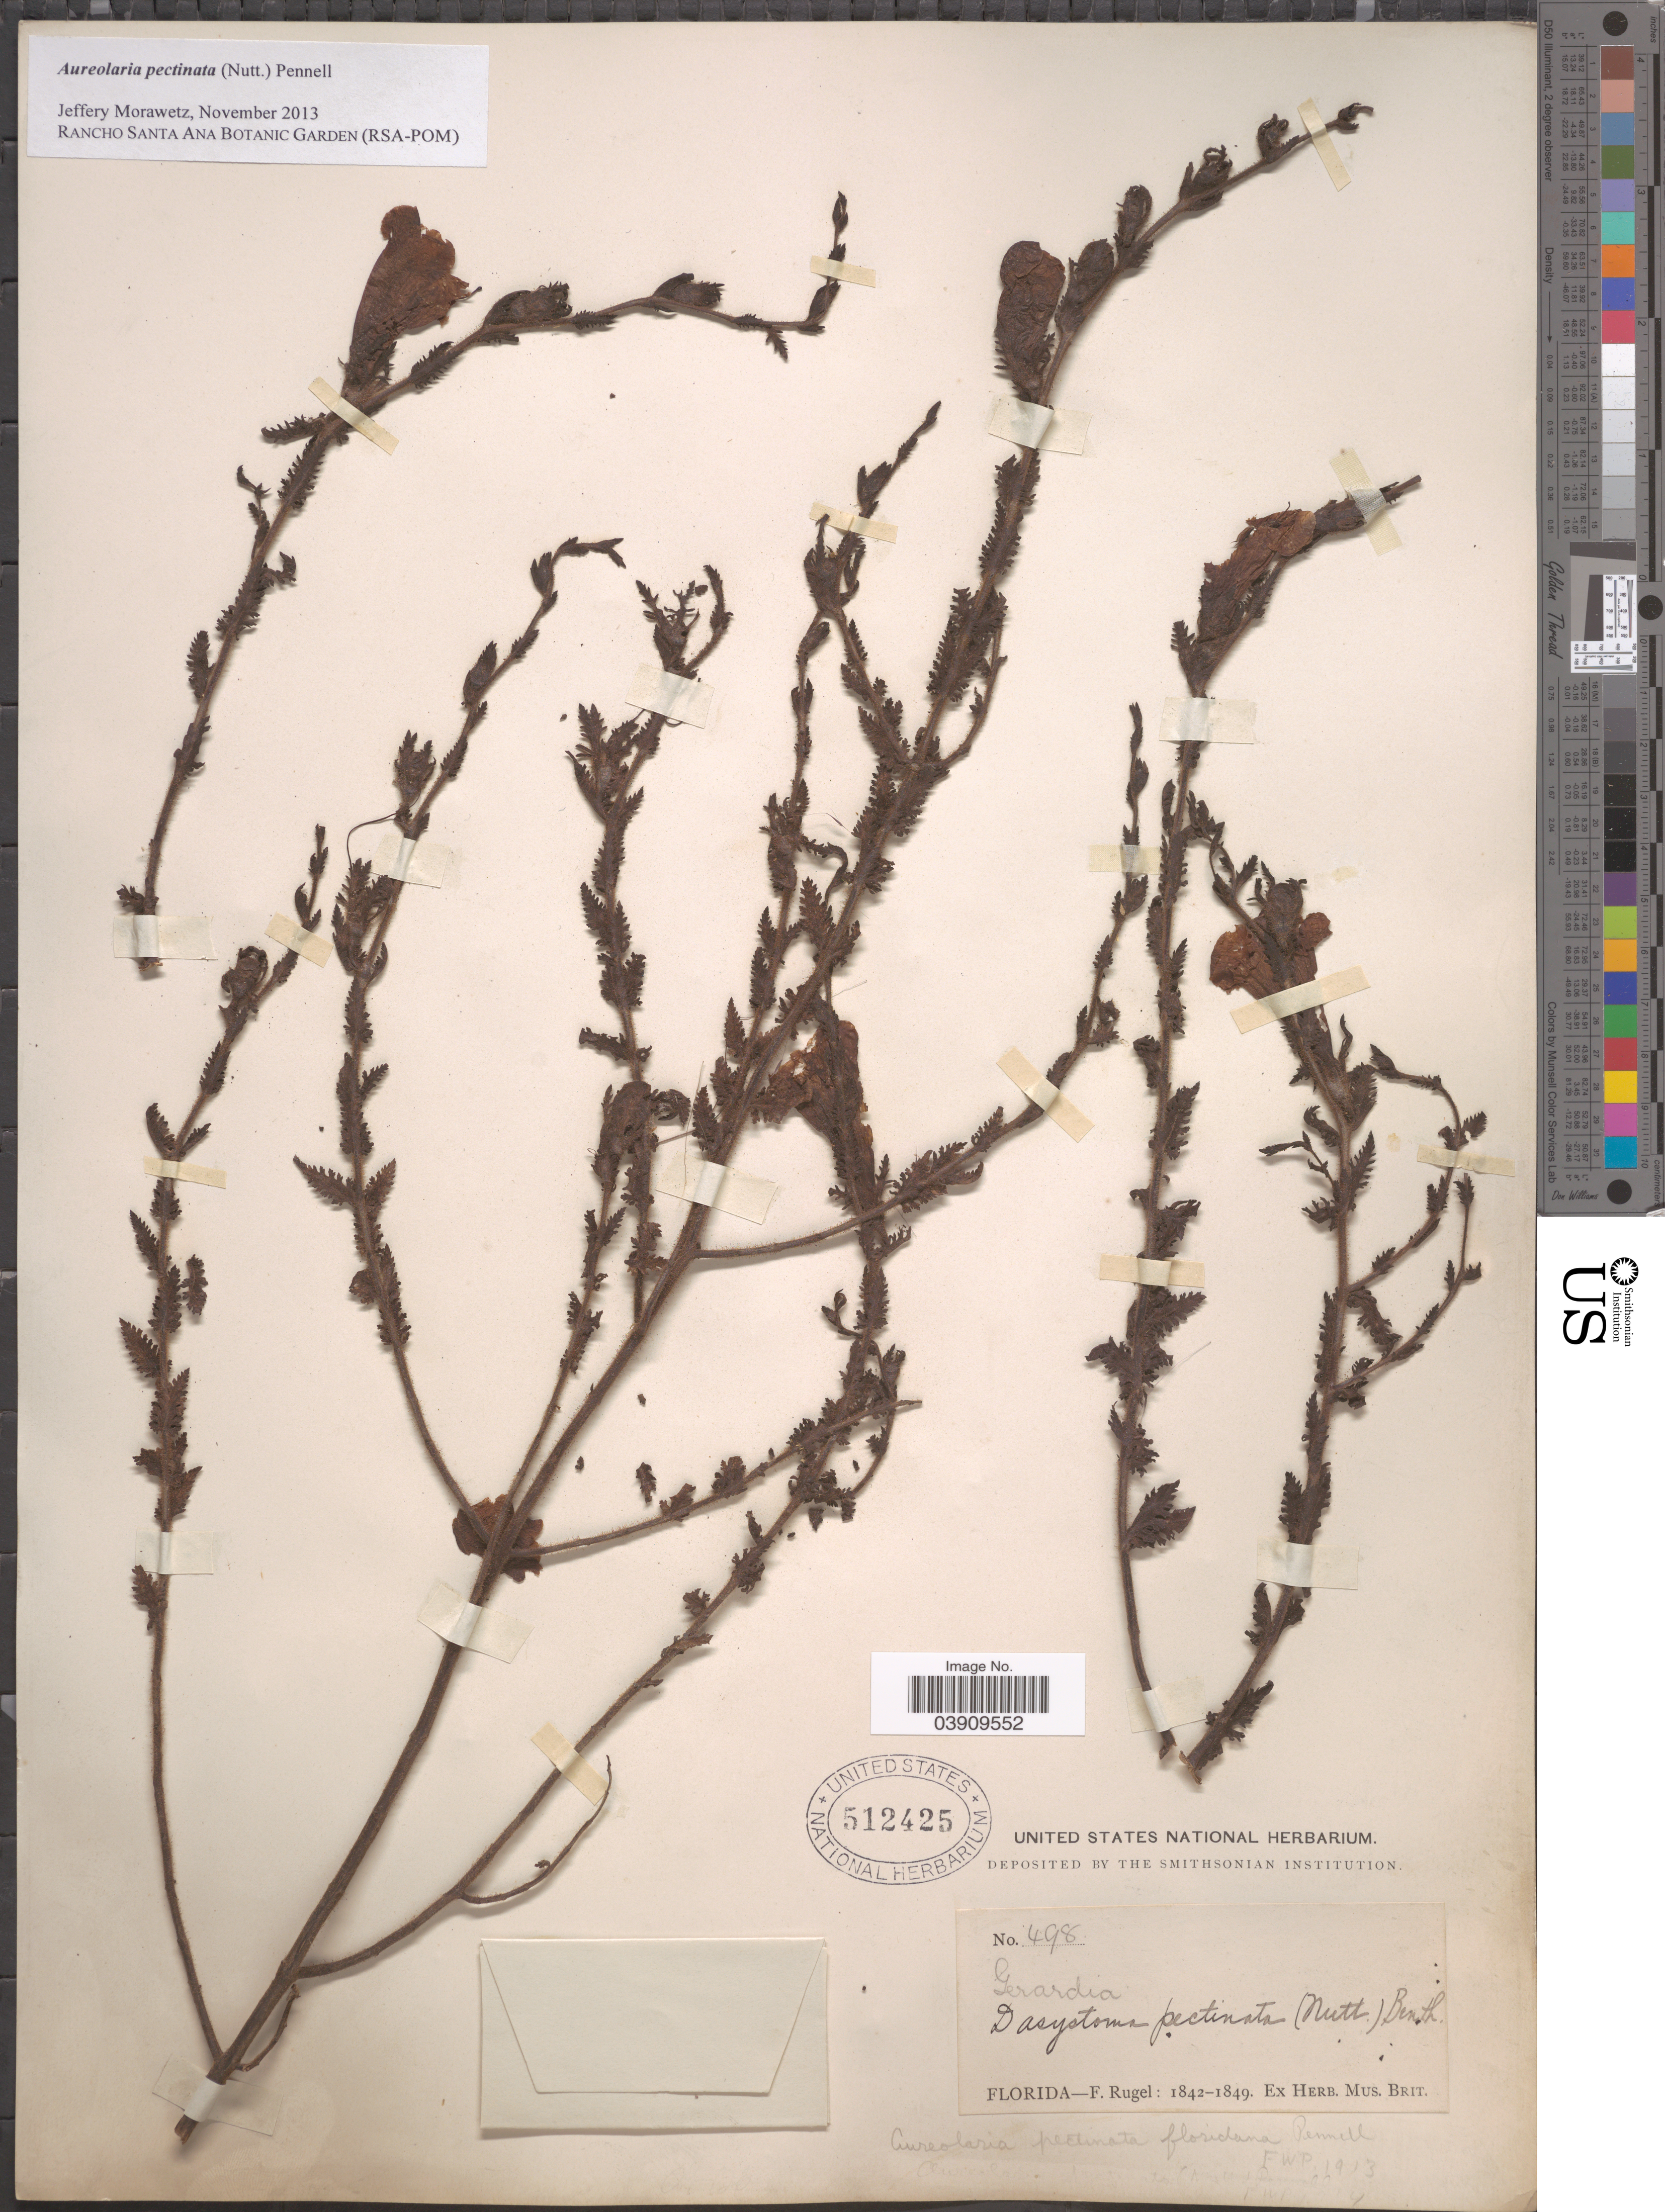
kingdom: Plantae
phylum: Tracheophyta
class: Magnoliopsida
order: Lamiales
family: Orobanchaceae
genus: Aureolaria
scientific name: Aureolaria pectinata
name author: (Nutt.) Pennell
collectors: F. Rugel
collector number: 498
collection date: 1842/1849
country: United States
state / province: Florida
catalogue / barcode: US 512425